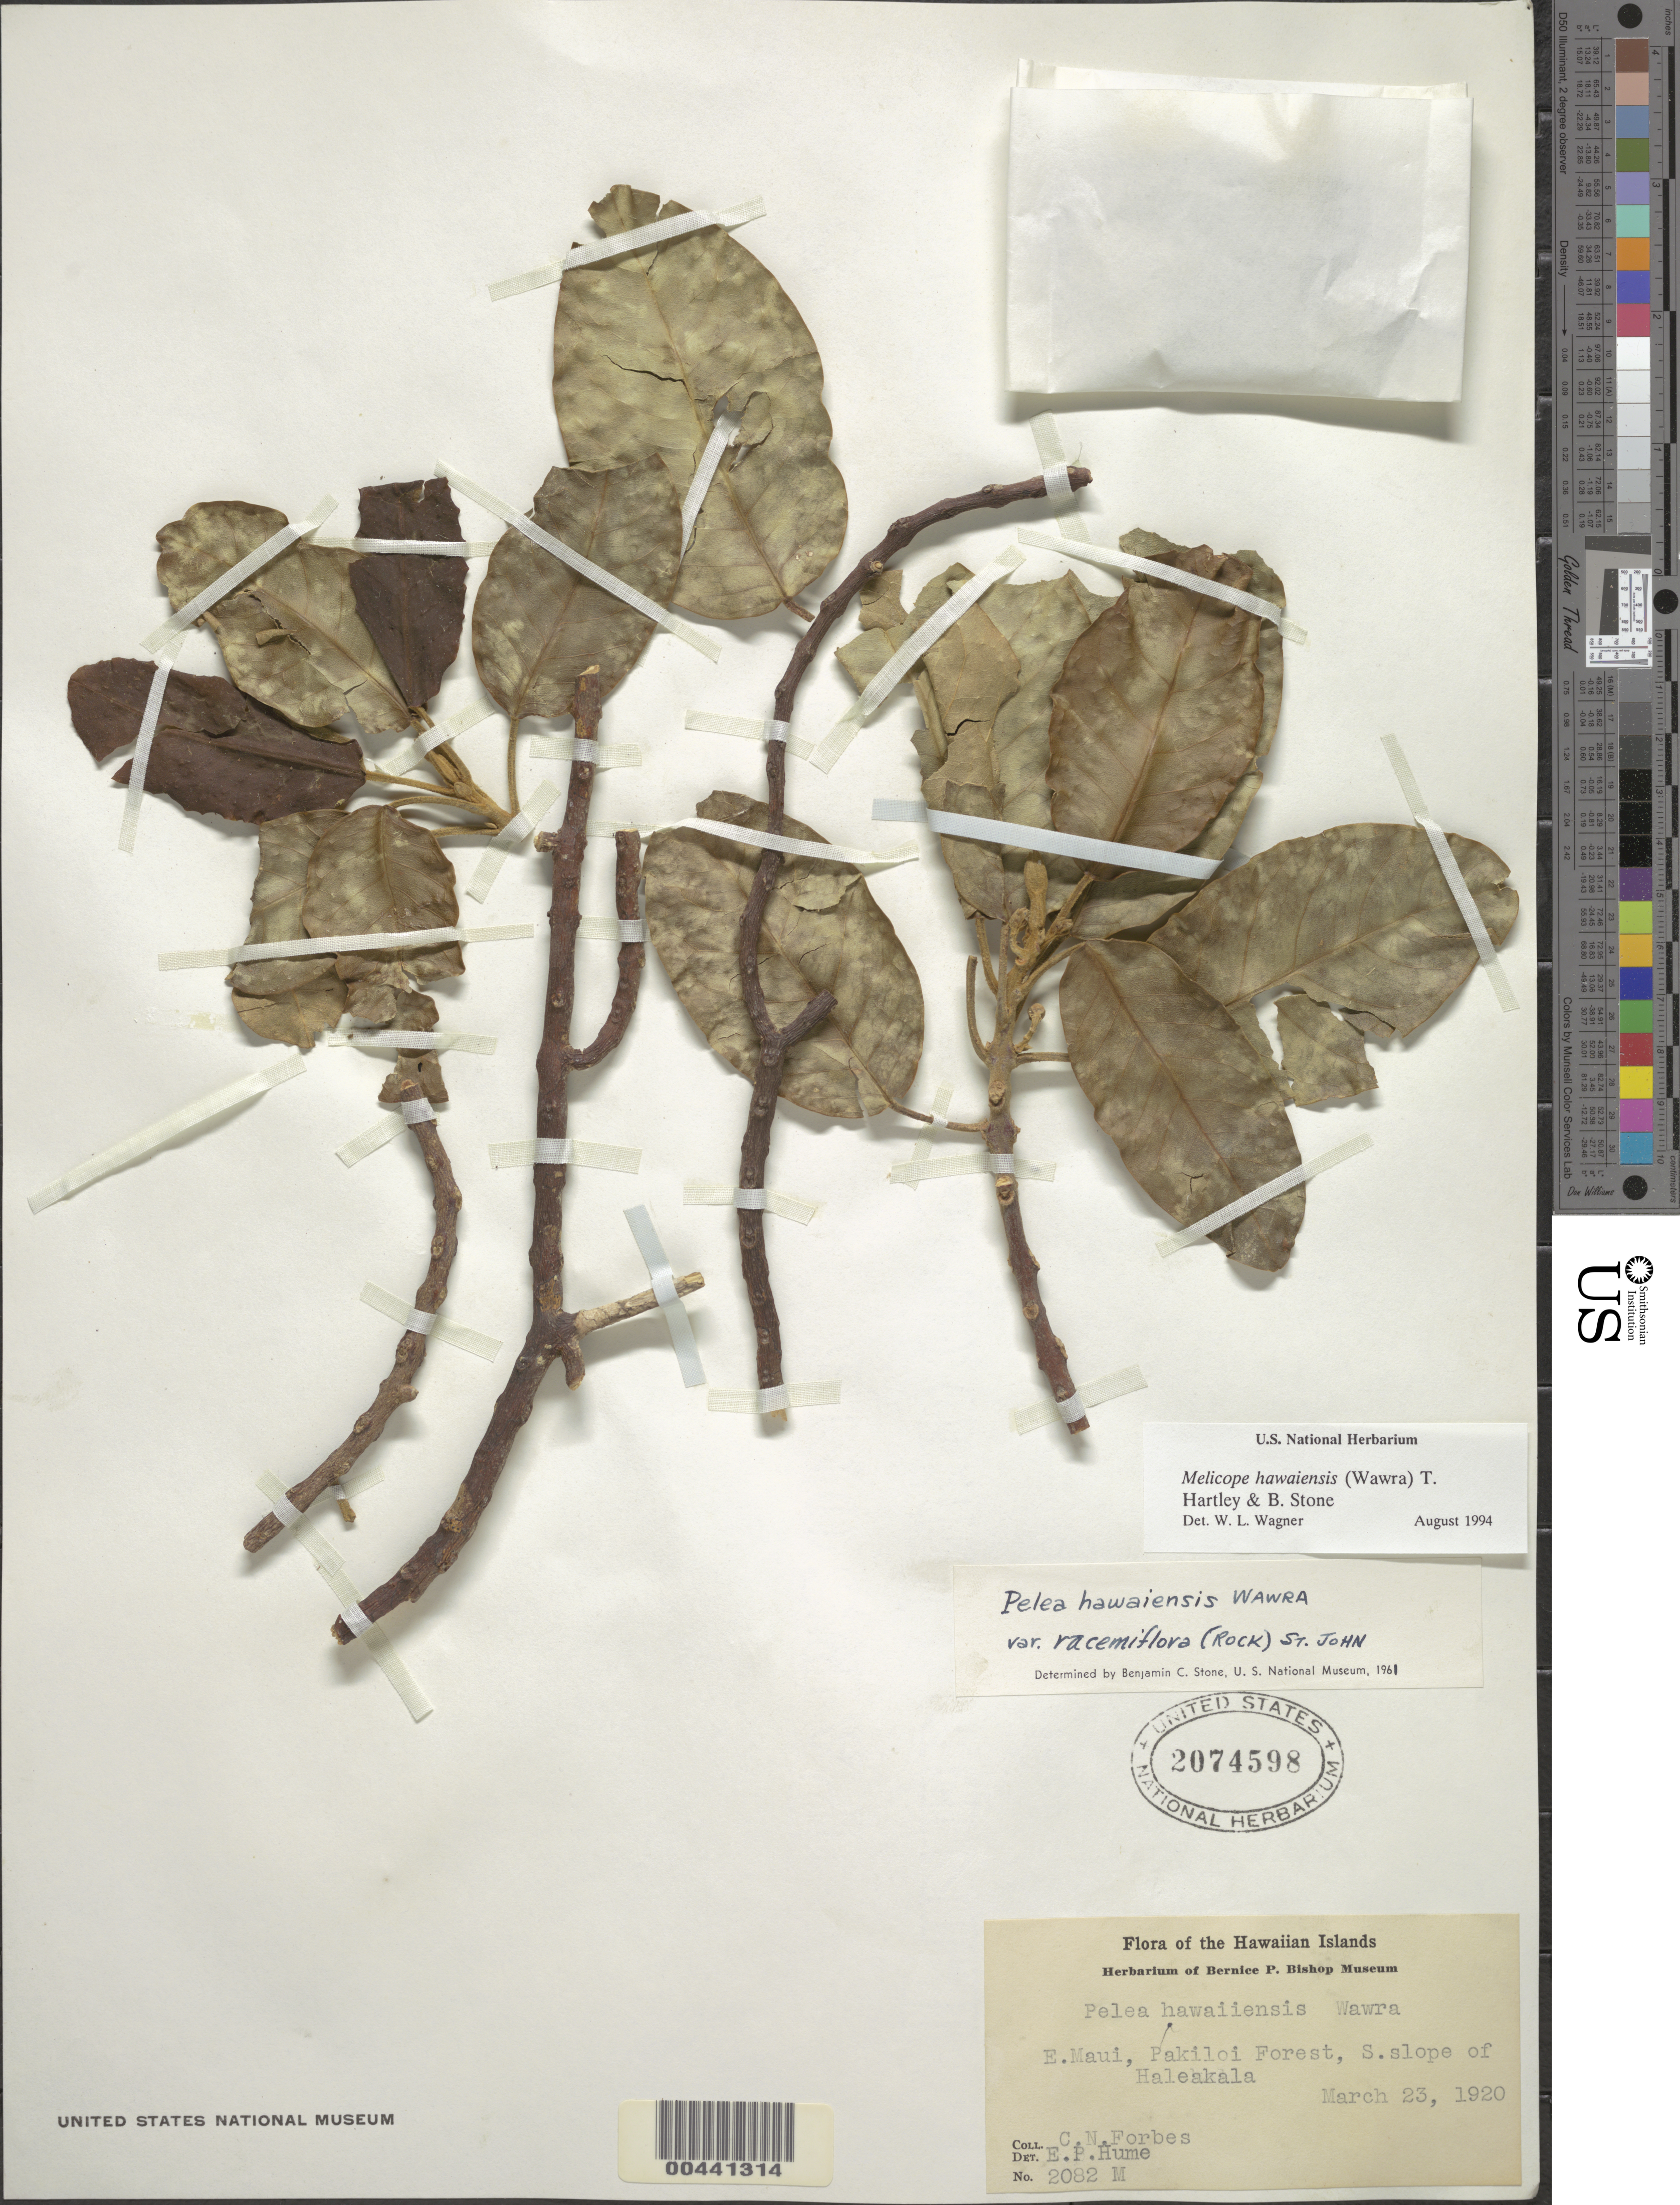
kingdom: Plantae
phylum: Tracheophyta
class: Magnoliopsida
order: Sapindales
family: Rutaceae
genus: Melicope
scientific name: Melicope hawaiensis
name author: (Wawra) T.G. Hartley & B.C. Stone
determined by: Wagner, W. L., (BOT), Smithsonian Institution - National Museum of Natural History (UNITED STATES)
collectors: C. N. Forbes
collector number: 2082.M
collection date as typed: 23 Mar 1920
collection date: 1920-03-23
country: United States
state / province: Hawaii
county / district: Maui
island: Maui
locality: Pakiloi Forest, S slope of Haleakala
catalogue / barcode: US 2074598